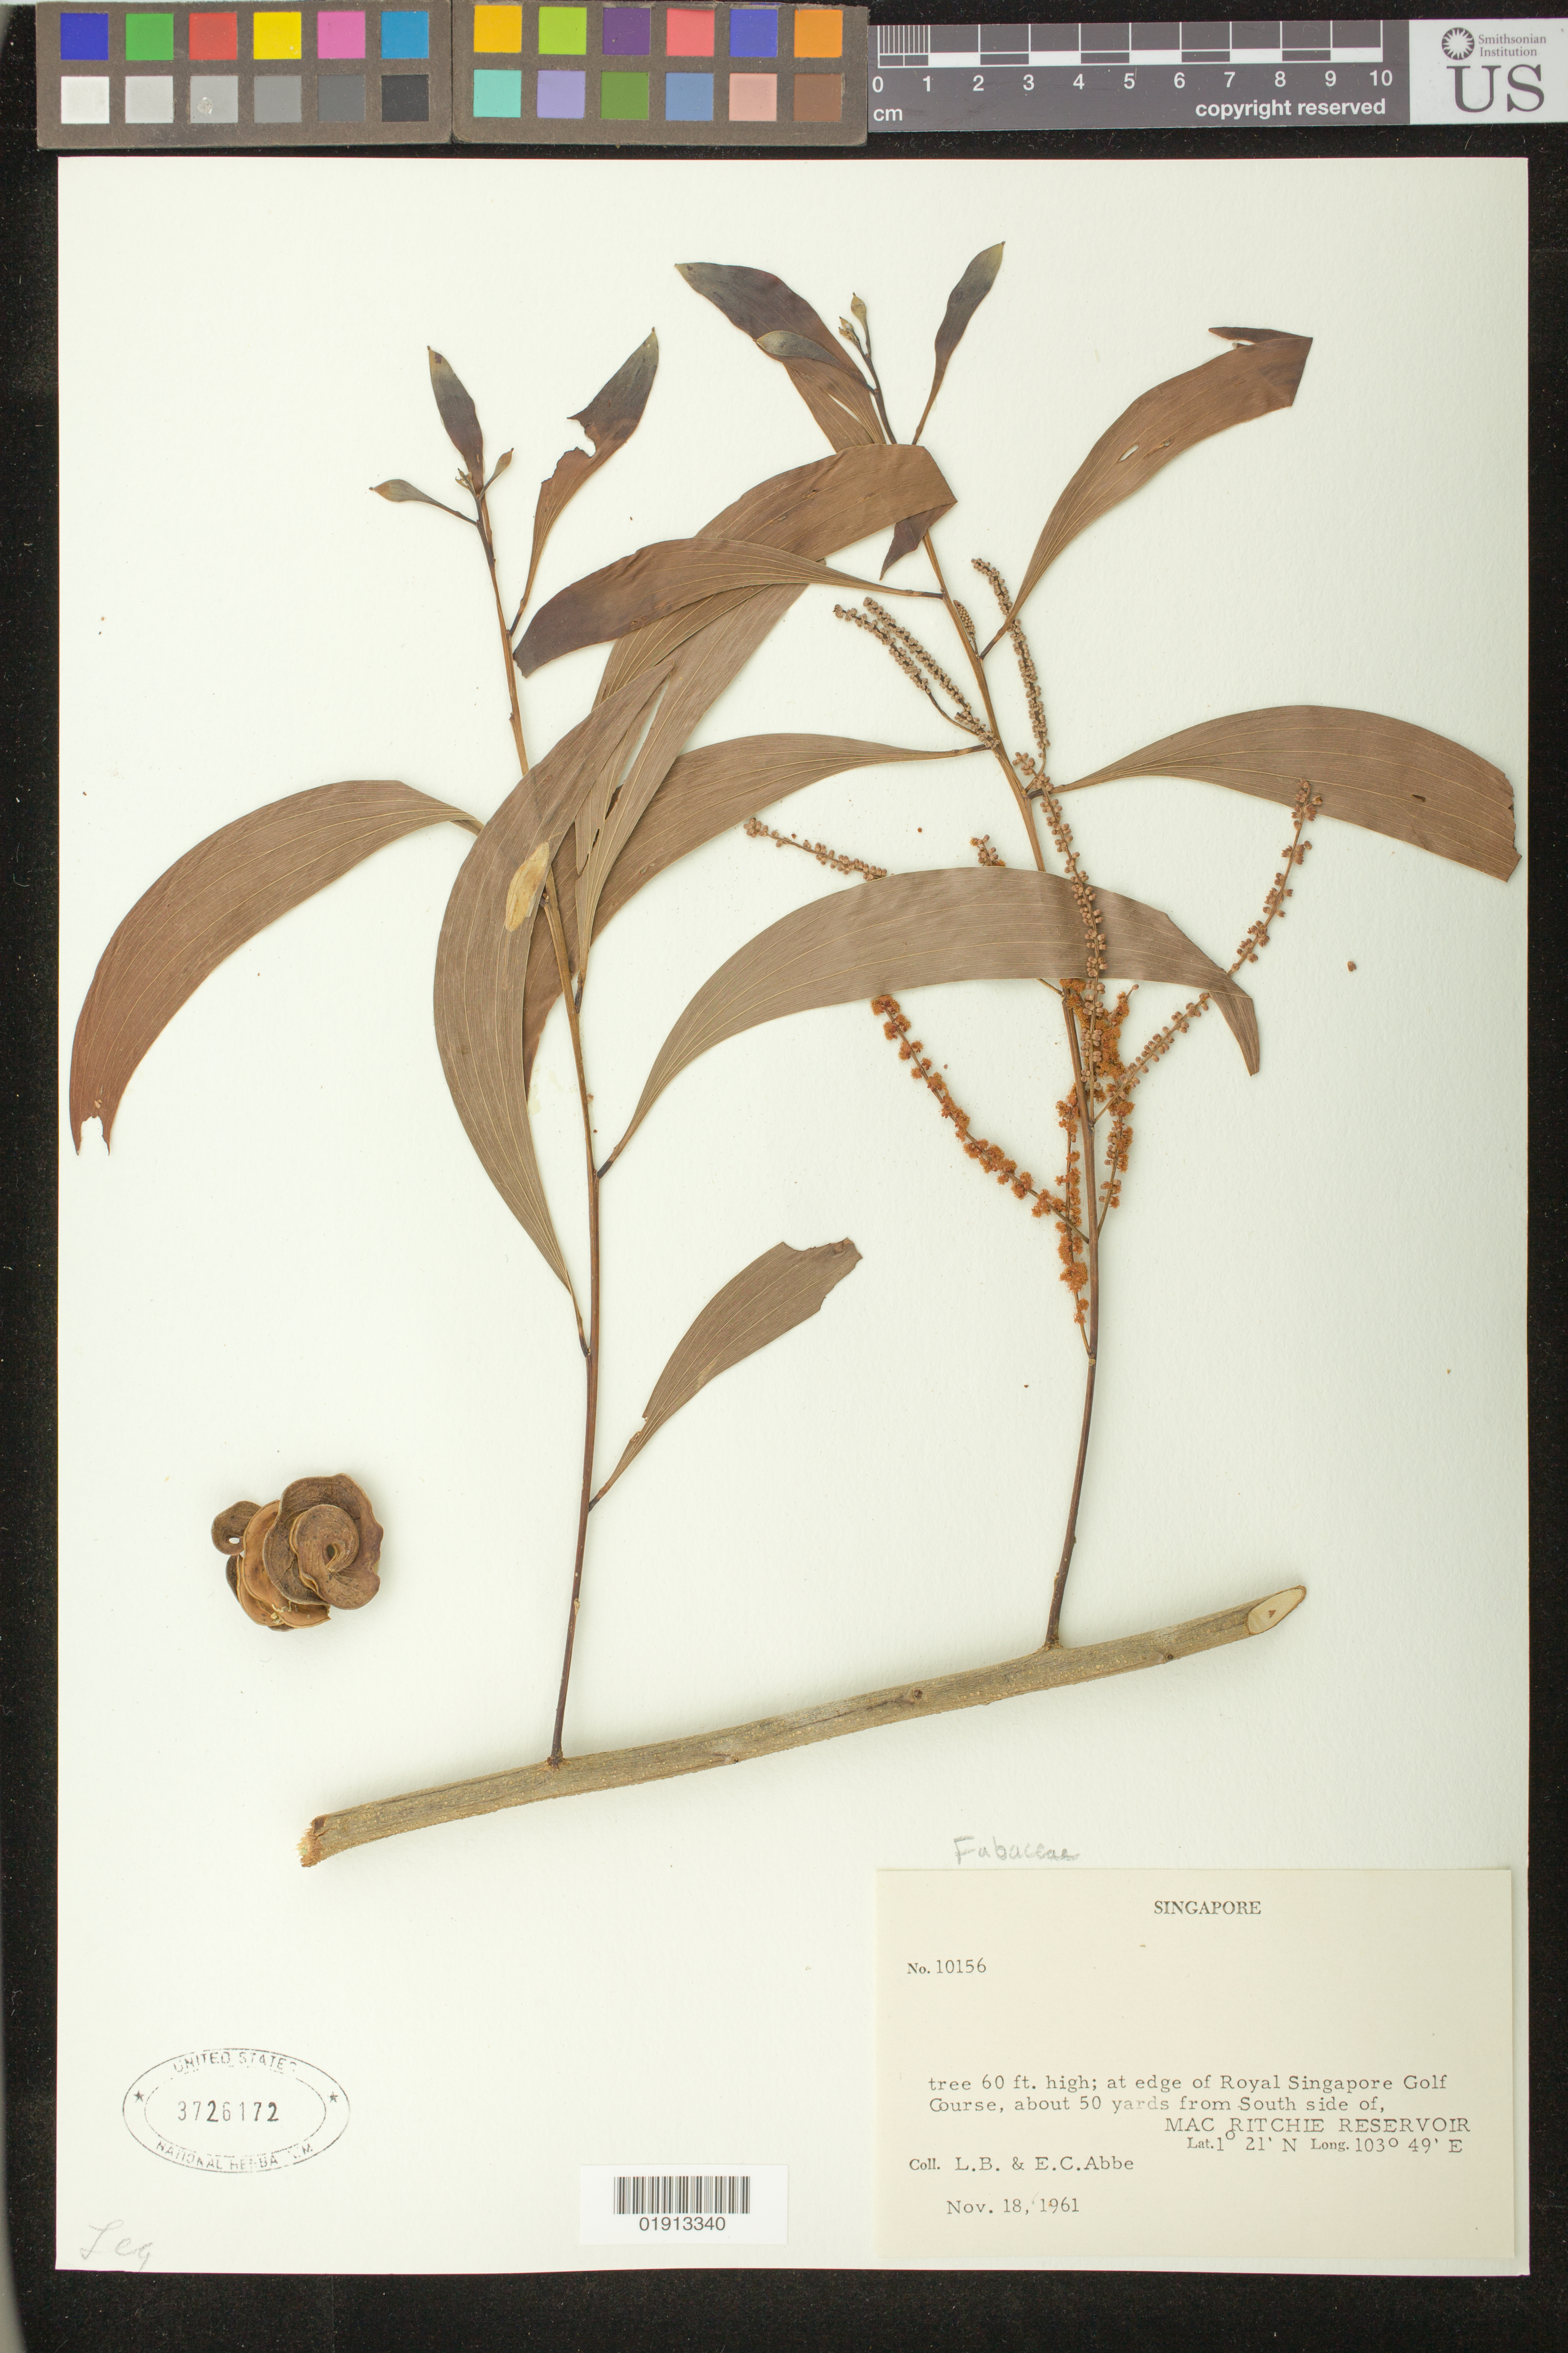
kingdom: Plantae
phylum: Tracheophyta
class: Magnoliopsida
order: Fabales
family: Fabaceae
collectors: L. B. Abbe & E. C. Abbe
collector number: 10156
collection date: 1961-11-18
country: Singapore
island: Singapore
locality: At edge of Royal Singapore Golf Course, about 50 yards from South side of Mac Ritchie Reservoir.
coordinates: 1 21 N, 103 49 E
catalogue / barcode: US 3726172